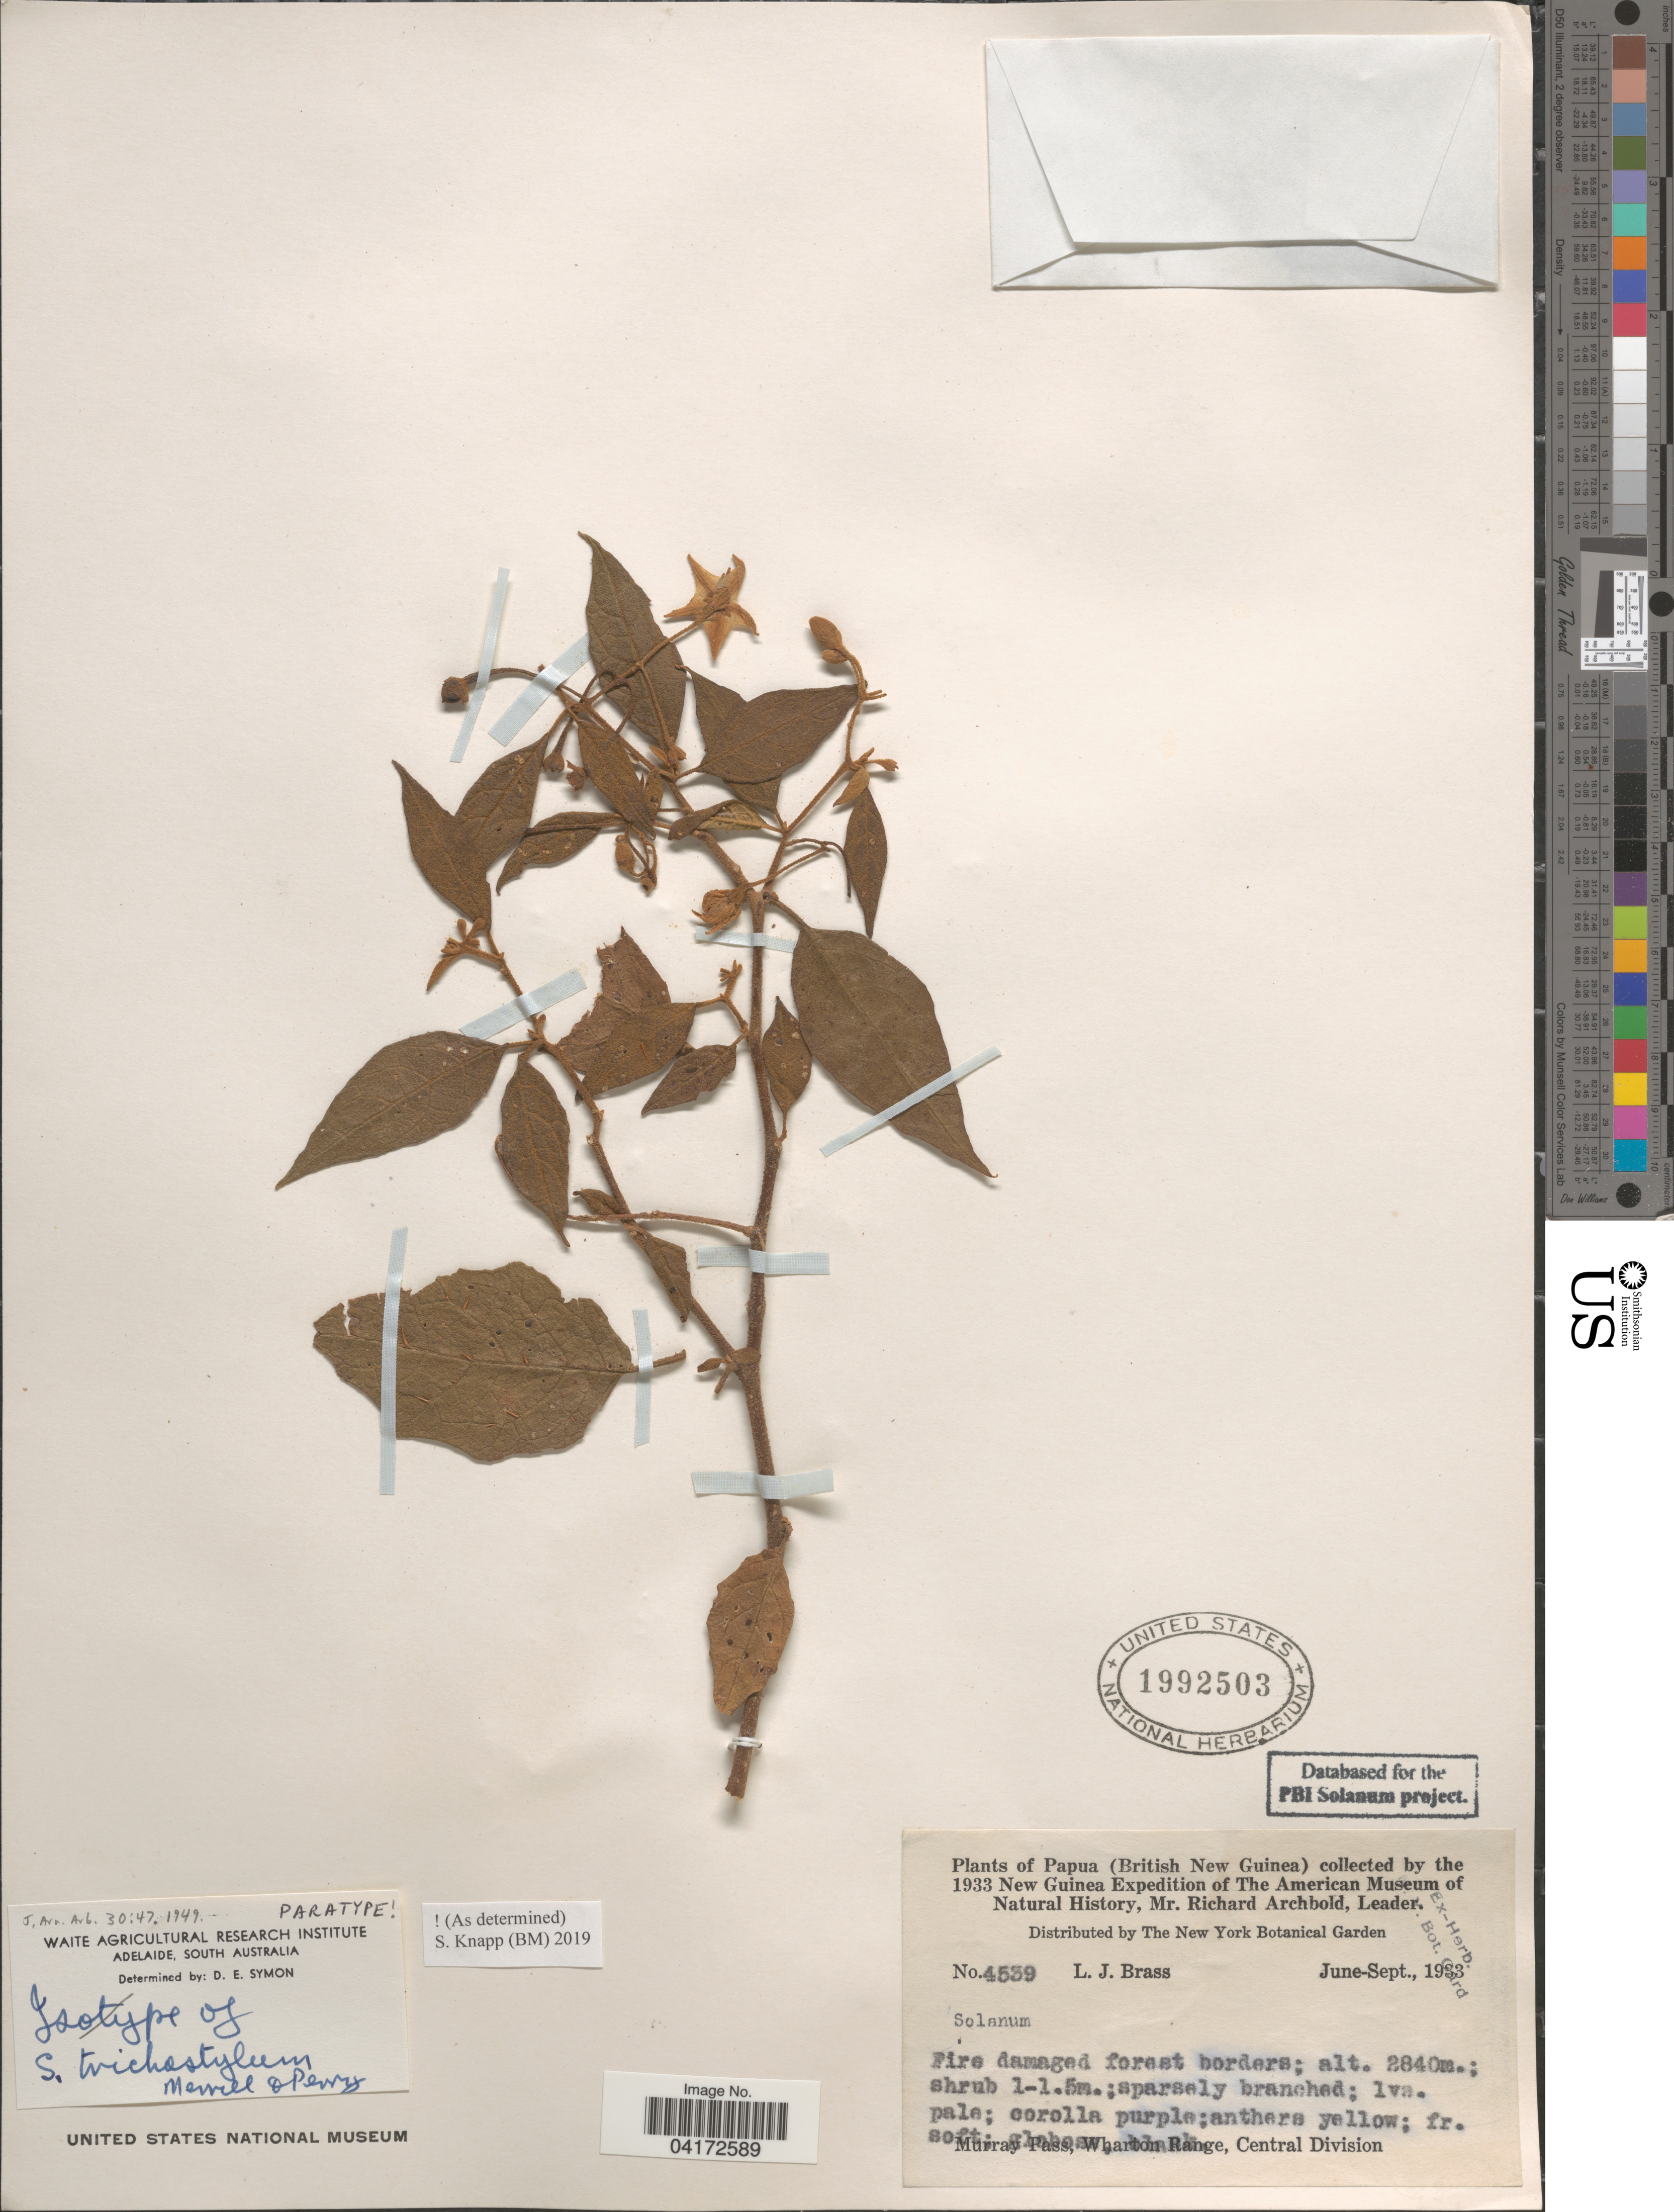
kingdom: Plantae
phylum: Tracheophyta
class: Magnoliopsida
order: Solanales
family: Solanaceae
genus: Solanum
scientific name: Solanum trichostylum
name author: Merr. & L.M. Perry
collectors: L. J. Brass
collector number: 4539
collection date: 1933-06/1933-09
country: Papua New Guinea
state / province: Central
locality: Papua (British New Guinea). 1933 New Guinea Expedition of The American Museum of Natural History. Murray Pass, Wharton Range, Central Division.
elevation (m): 2840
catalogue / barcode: US 1992503